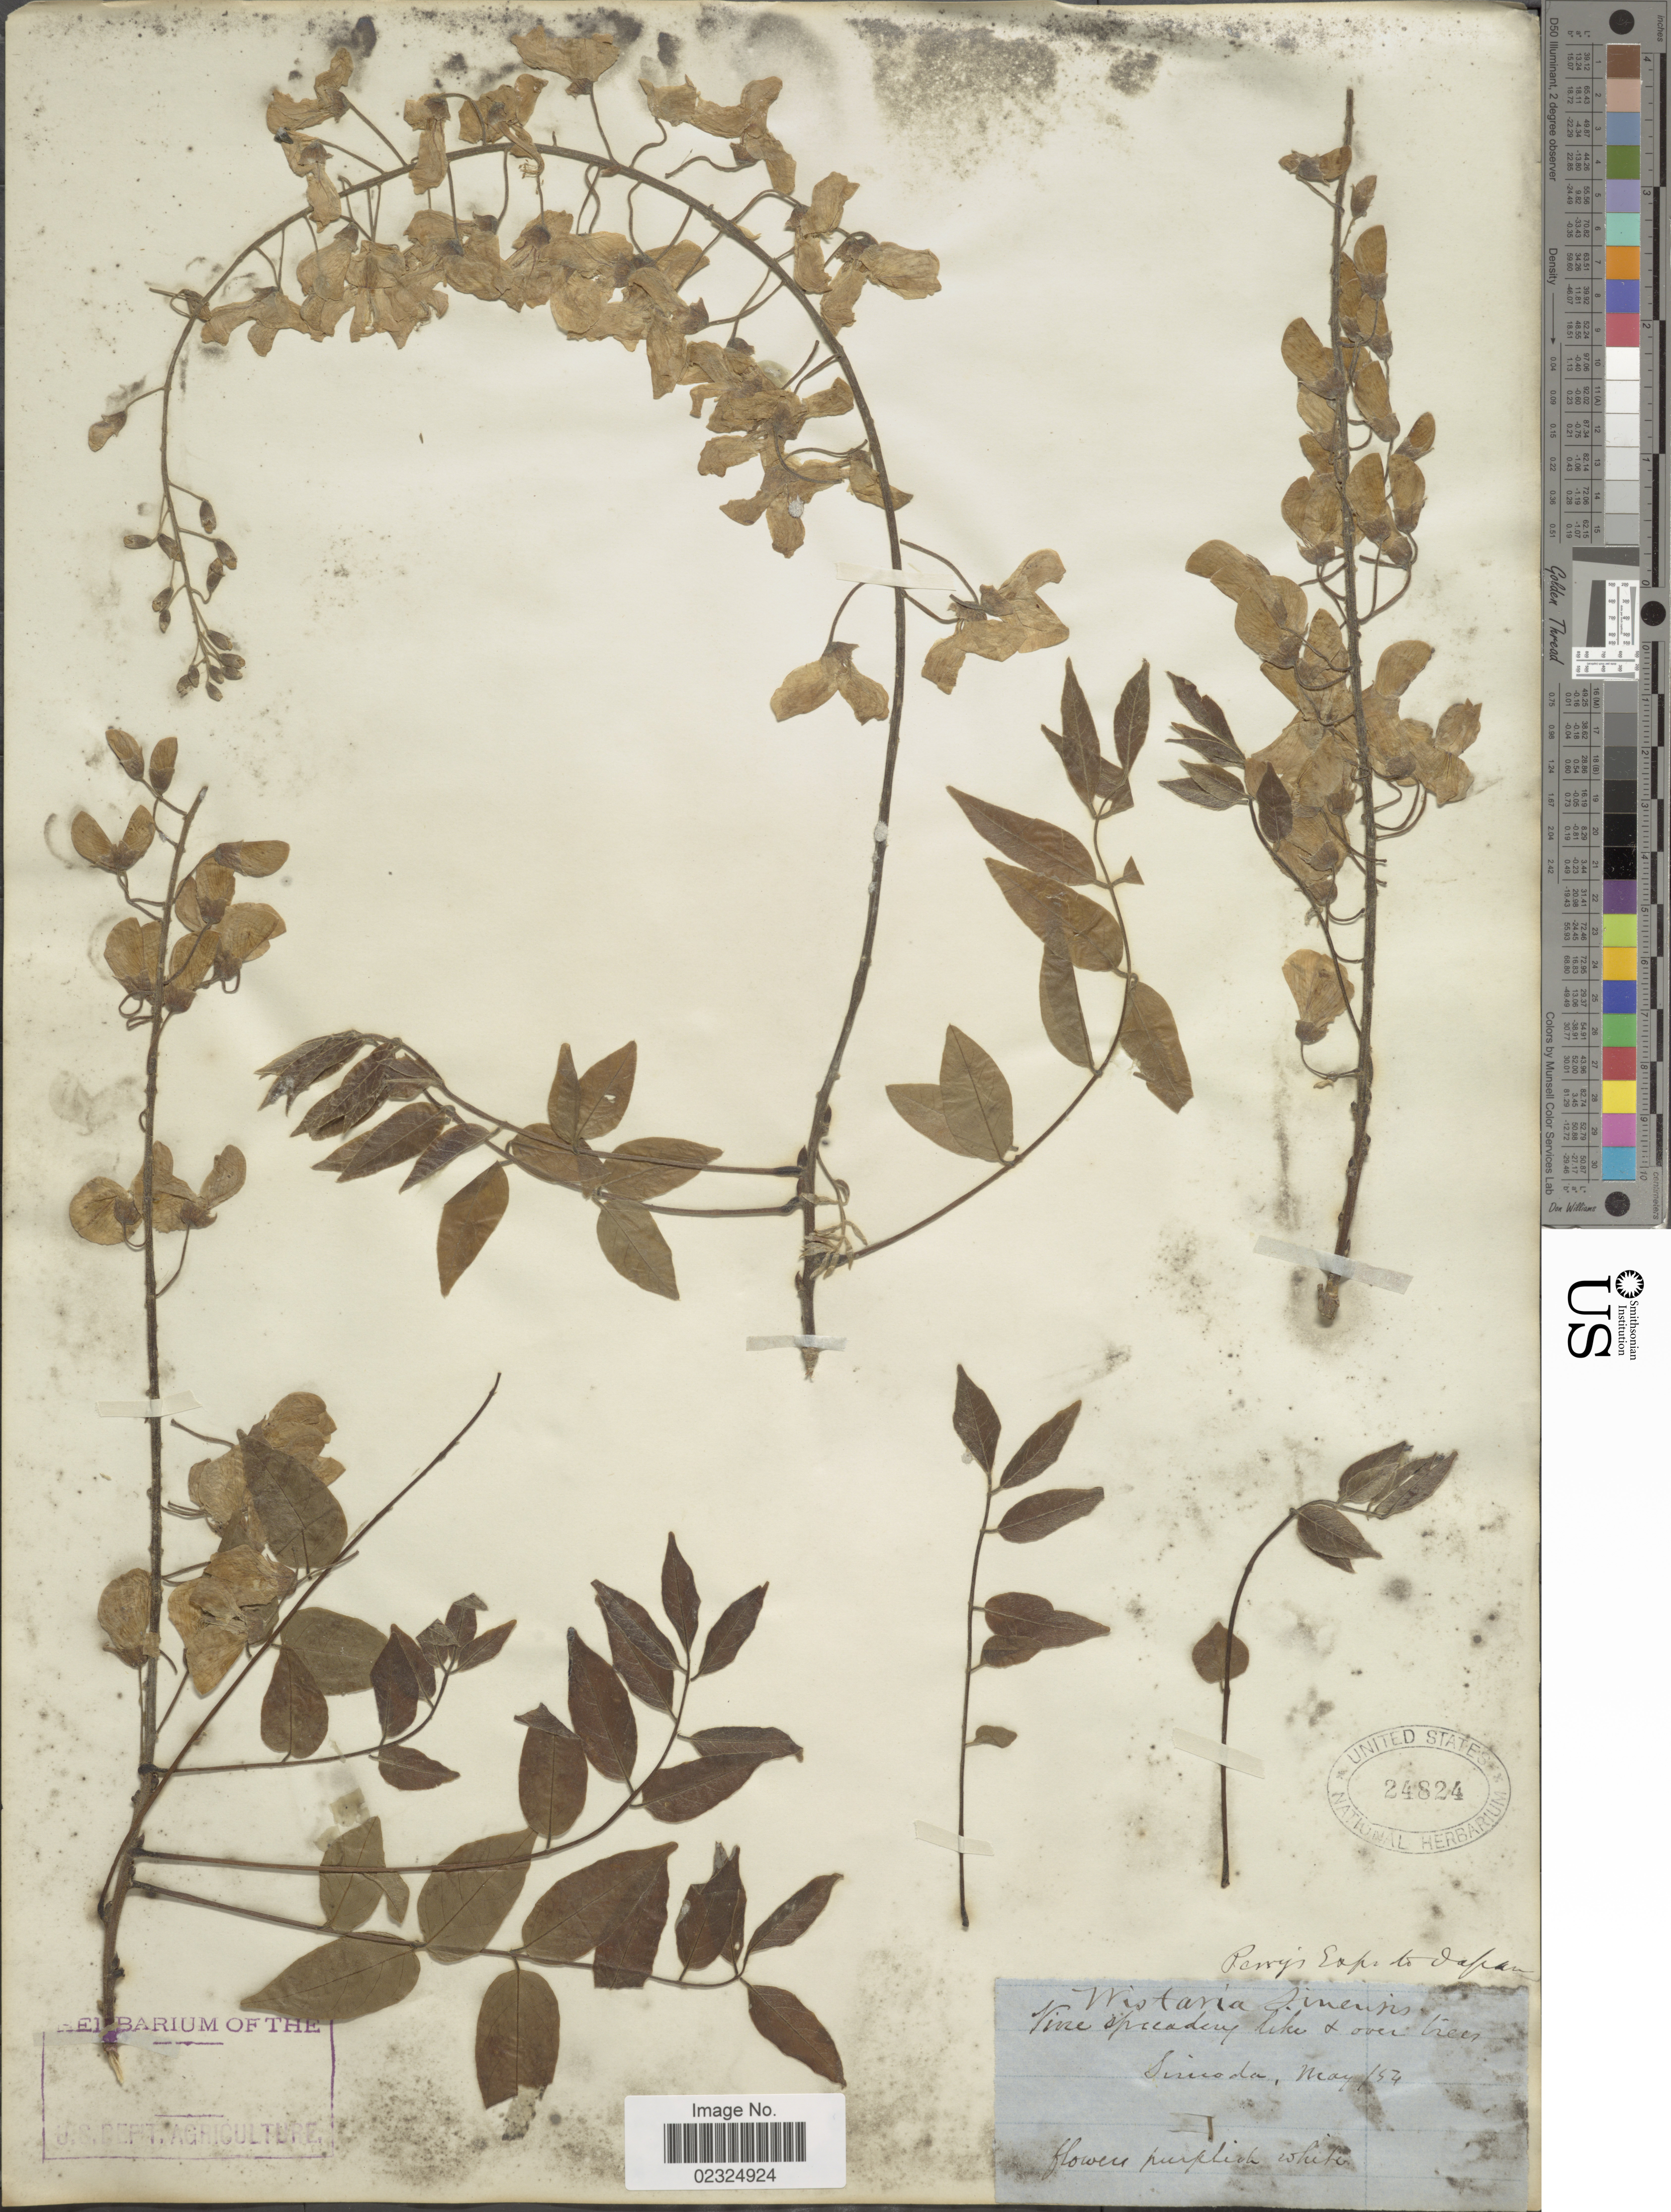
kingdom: Plantae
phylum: Tracheophyta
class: Magnoliopsida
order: Fabales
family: Fabaceae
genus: Wisteria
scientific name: Wisteria sinensis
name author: (Sims) DC.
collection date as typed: Transcribed d/m/y: /5/54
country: Japan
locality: Simoda.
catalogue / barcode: US 24824